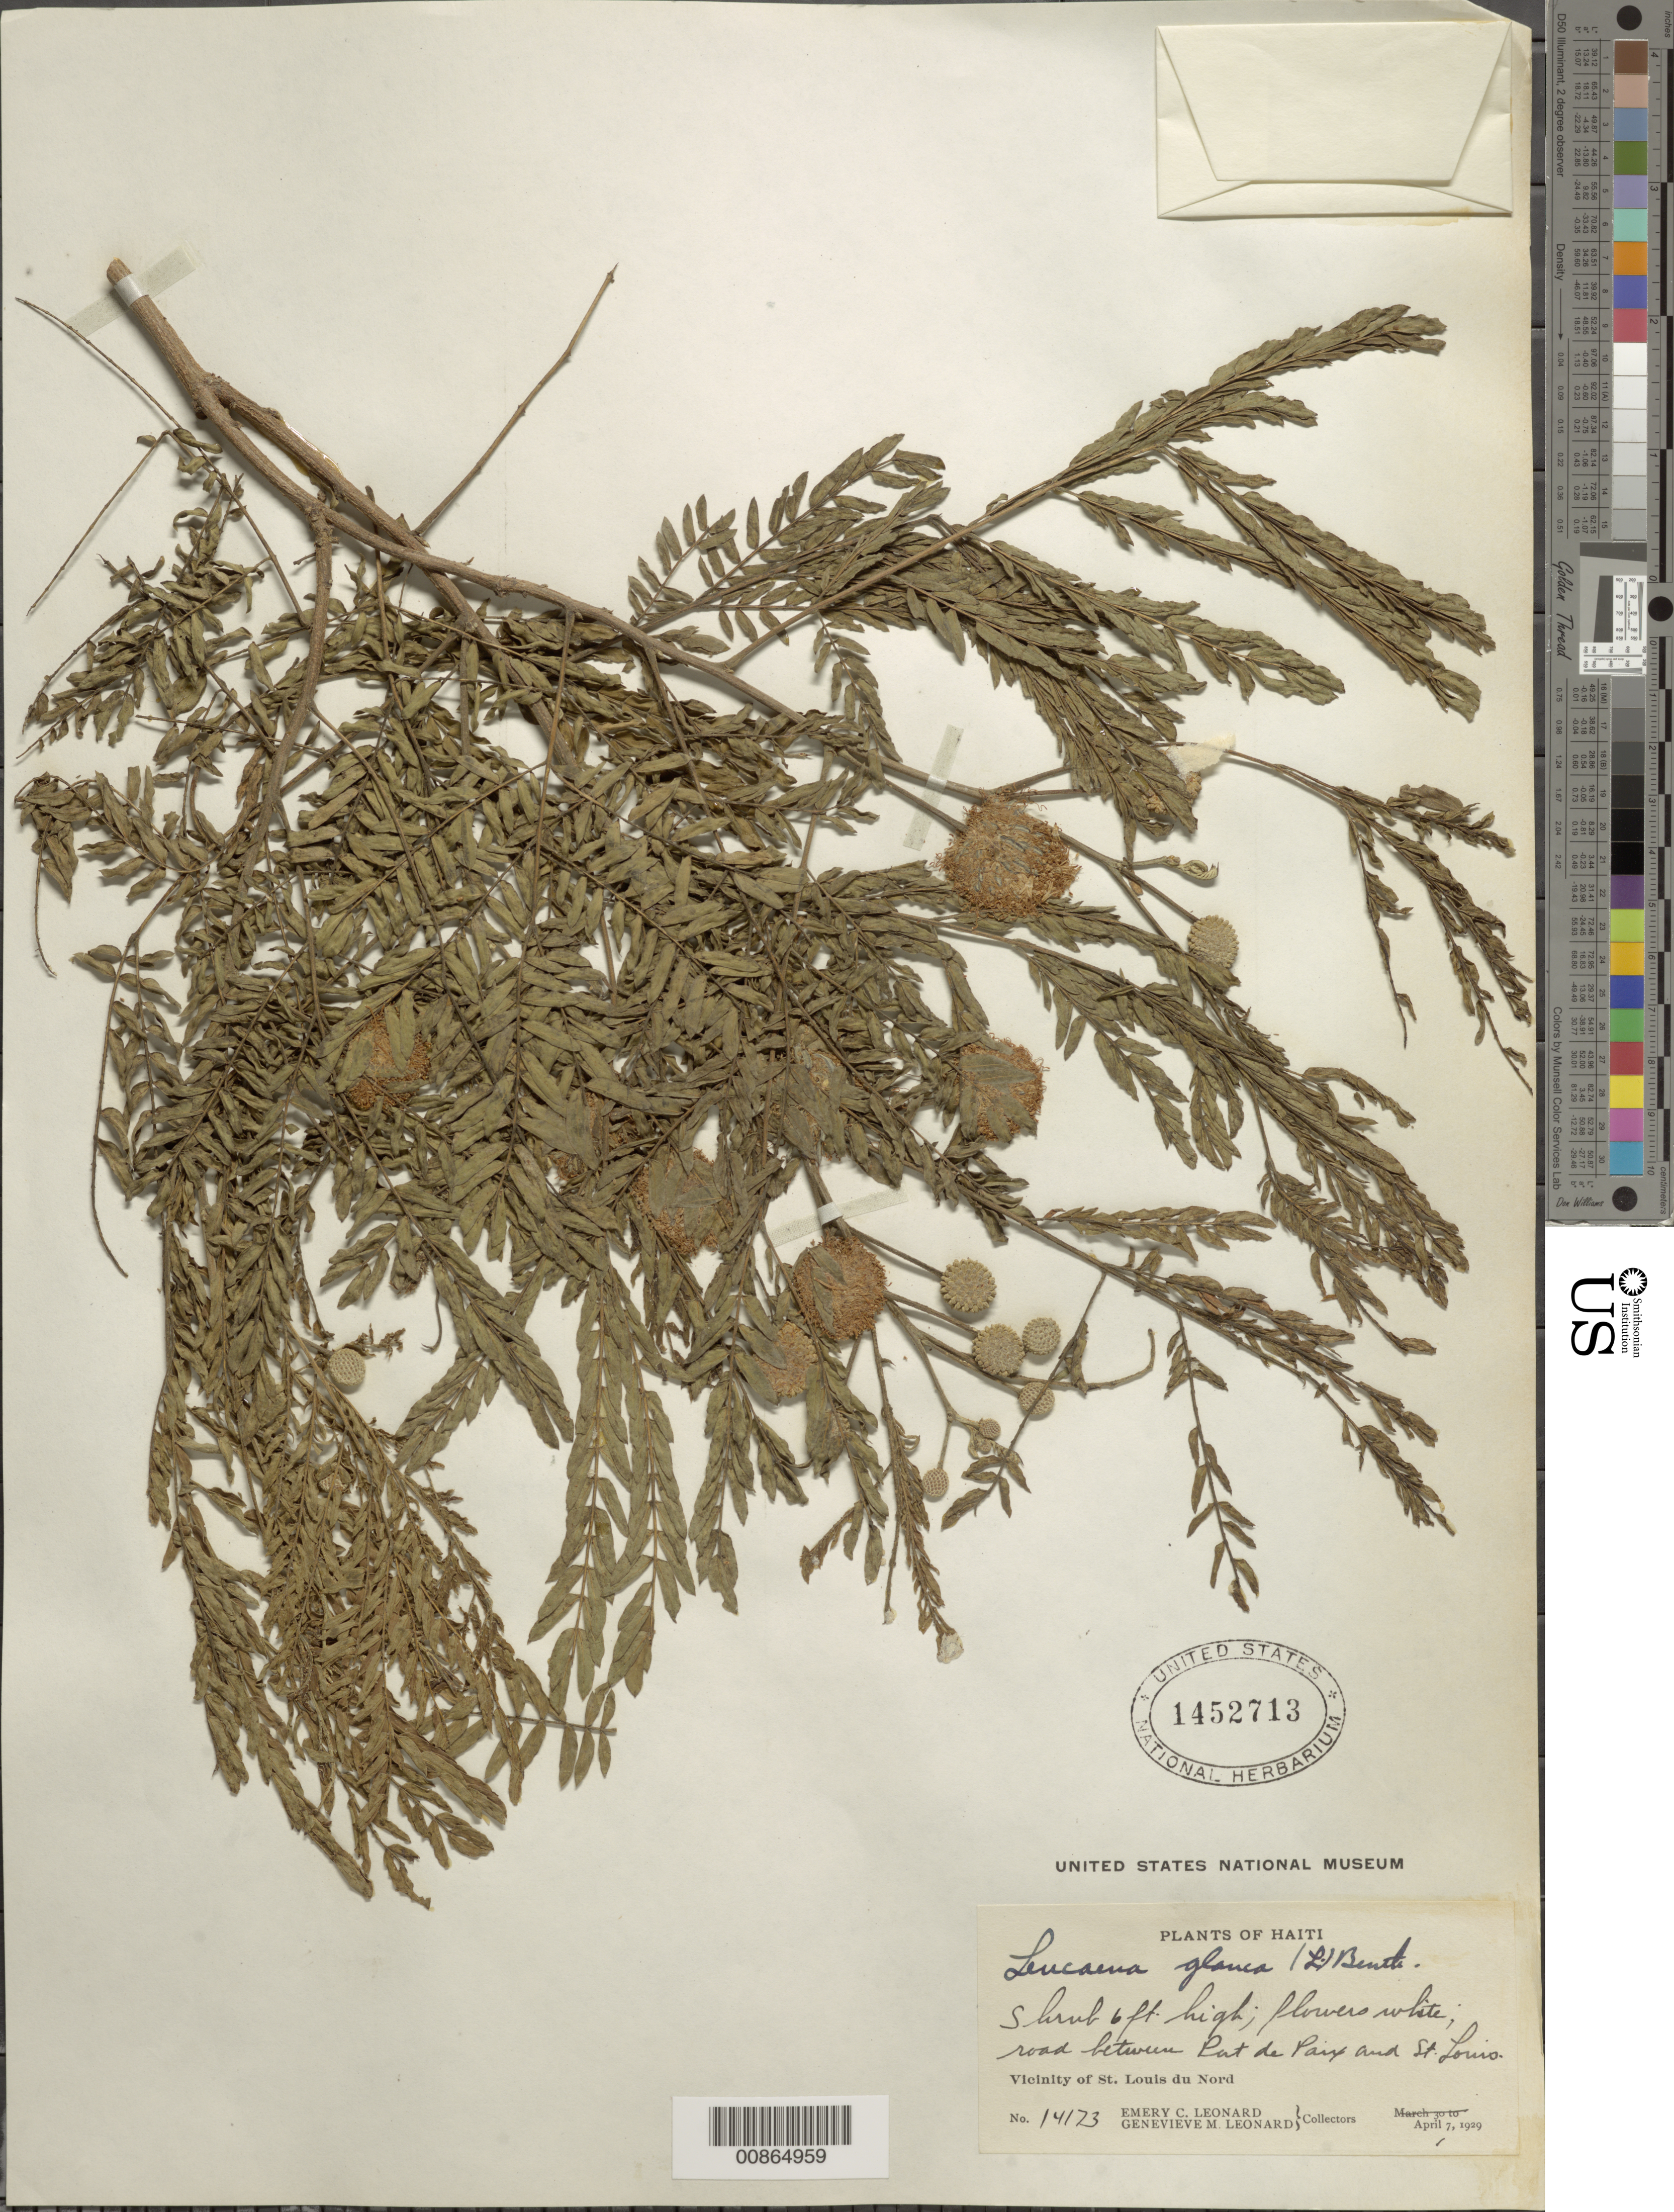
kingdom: Plantae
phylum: Tracheophyta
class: Magnoliopsida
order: Fabales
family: Fabaceae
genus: Leucaena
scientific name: Leucaena leucocephala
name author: (Lam.) de Wit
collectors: E. C. Leonard & G. M. Leonard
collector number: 14173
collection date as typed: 07 Apr 1929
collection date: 1929-04-07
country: Haiti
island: Hispaniola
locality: Vicinity of St. Louis du Nord. Road between Port de Paix and St. Louis.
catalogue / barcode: US 1452713